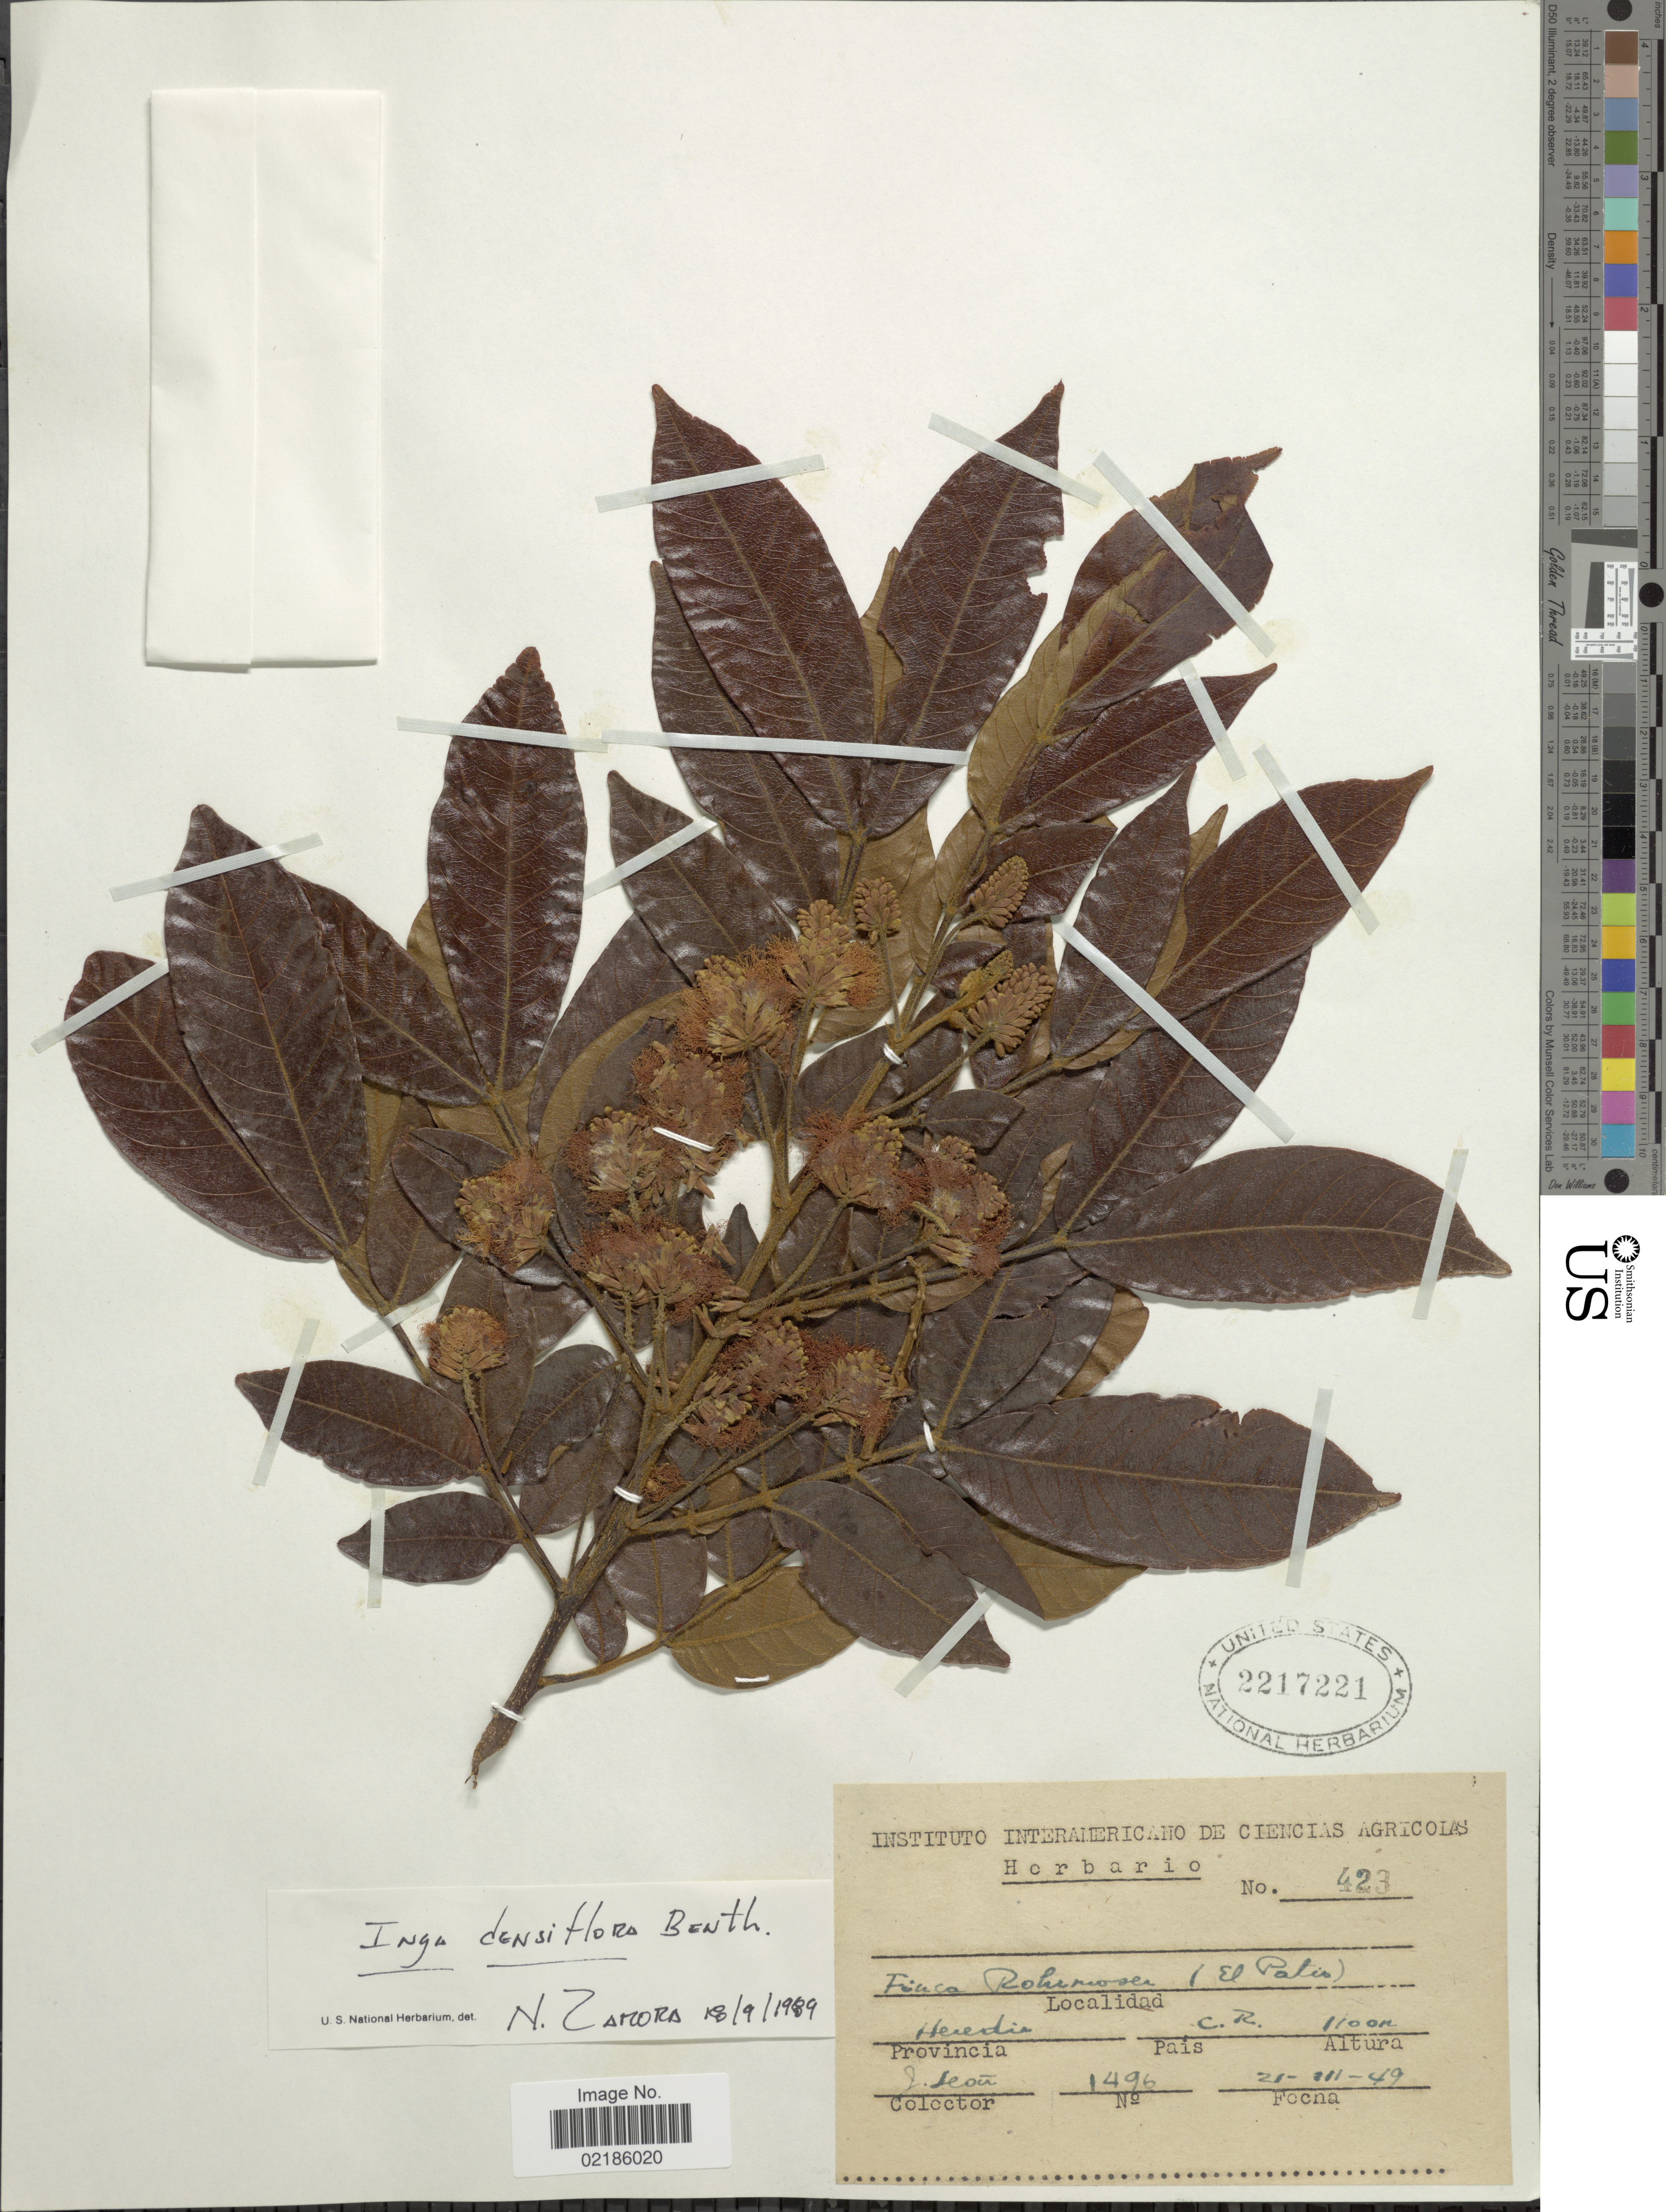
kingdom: Plantae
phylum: Tracheophyta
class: Magnoliopsida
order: Fabales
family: Fabaceae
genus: Inga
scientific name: Inga densiflora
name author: Benth.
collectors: J. León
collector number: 1496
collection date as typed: Transcribed d/m/y: 21/3/49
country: Costa Rica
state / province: Heredia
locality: Finca Rohrmoser (El Patio)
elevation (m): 1100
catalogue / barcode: US 2217221